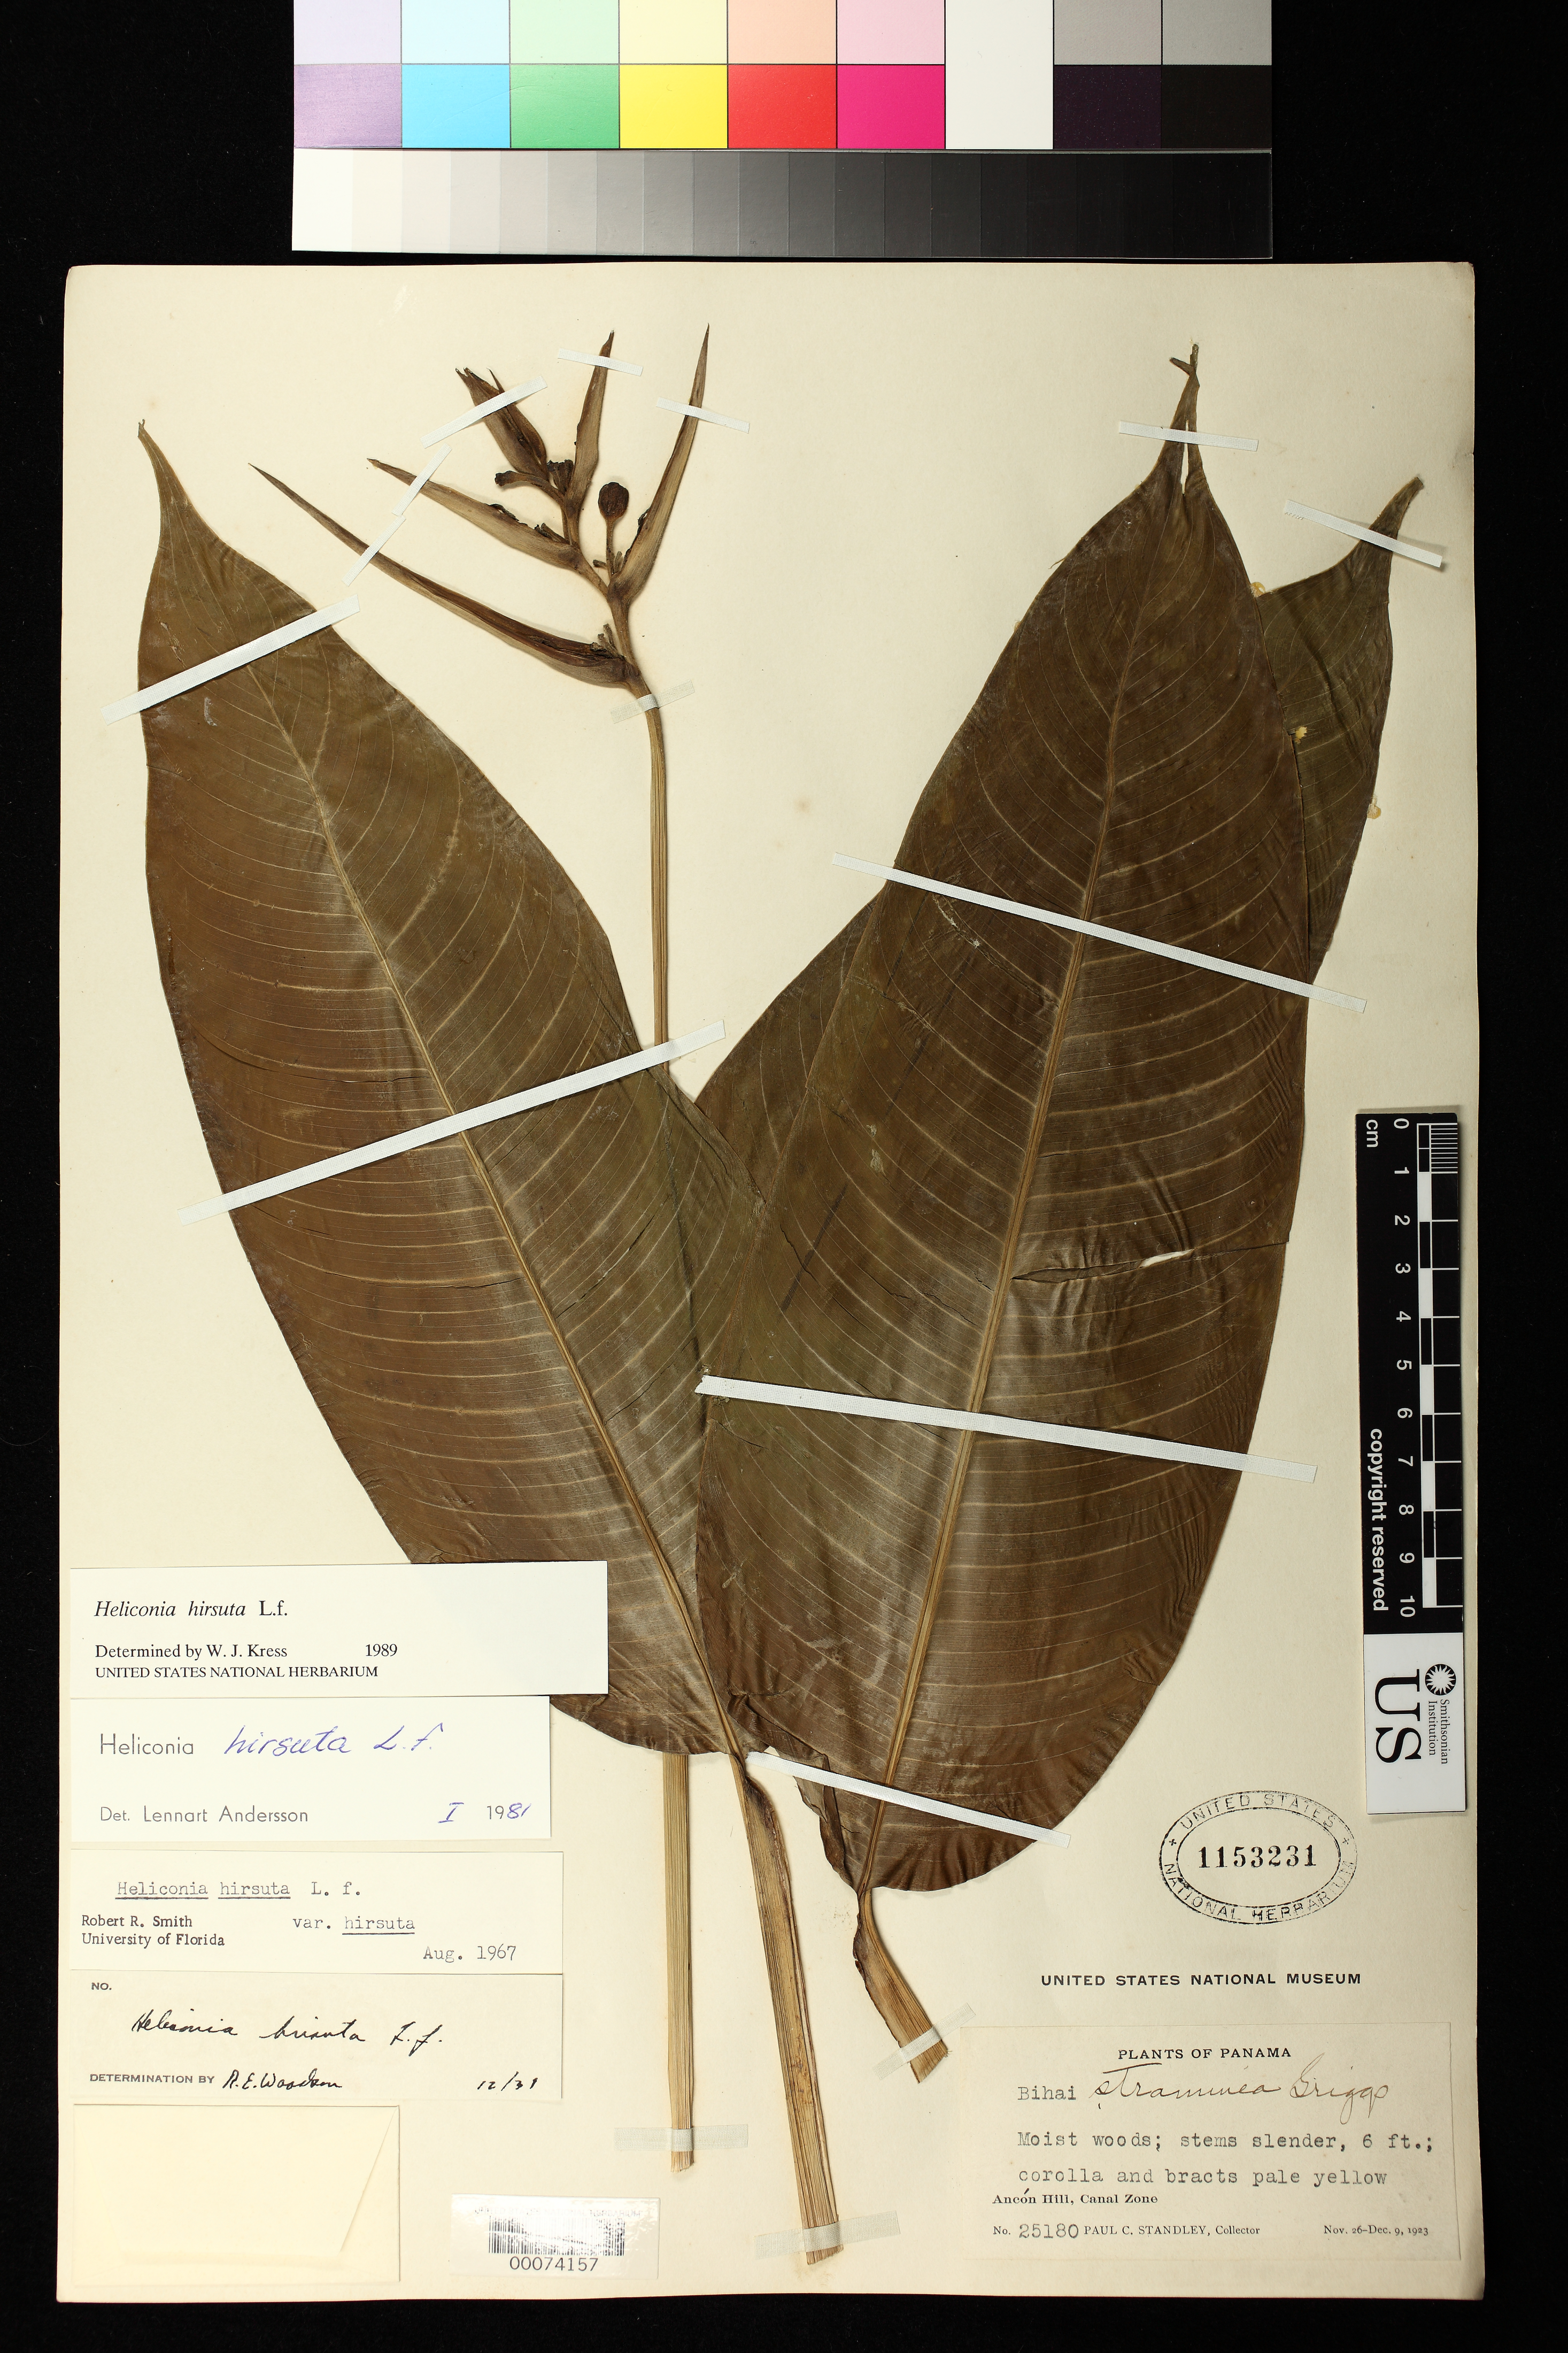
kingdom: Plantae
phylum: Tracheophyta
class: Liliopsida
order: Zingiberales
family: Heliconiaceae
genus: Heliconia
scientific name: Heliconia hirsuta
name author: L. f.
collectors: P. C. Standley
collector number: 25180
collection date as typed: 26 Nov 1923 to 09 Dec 1923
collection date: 1923-11-26/1923-12-09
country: Panama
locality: Ancon Hill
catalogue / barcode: US 1153231